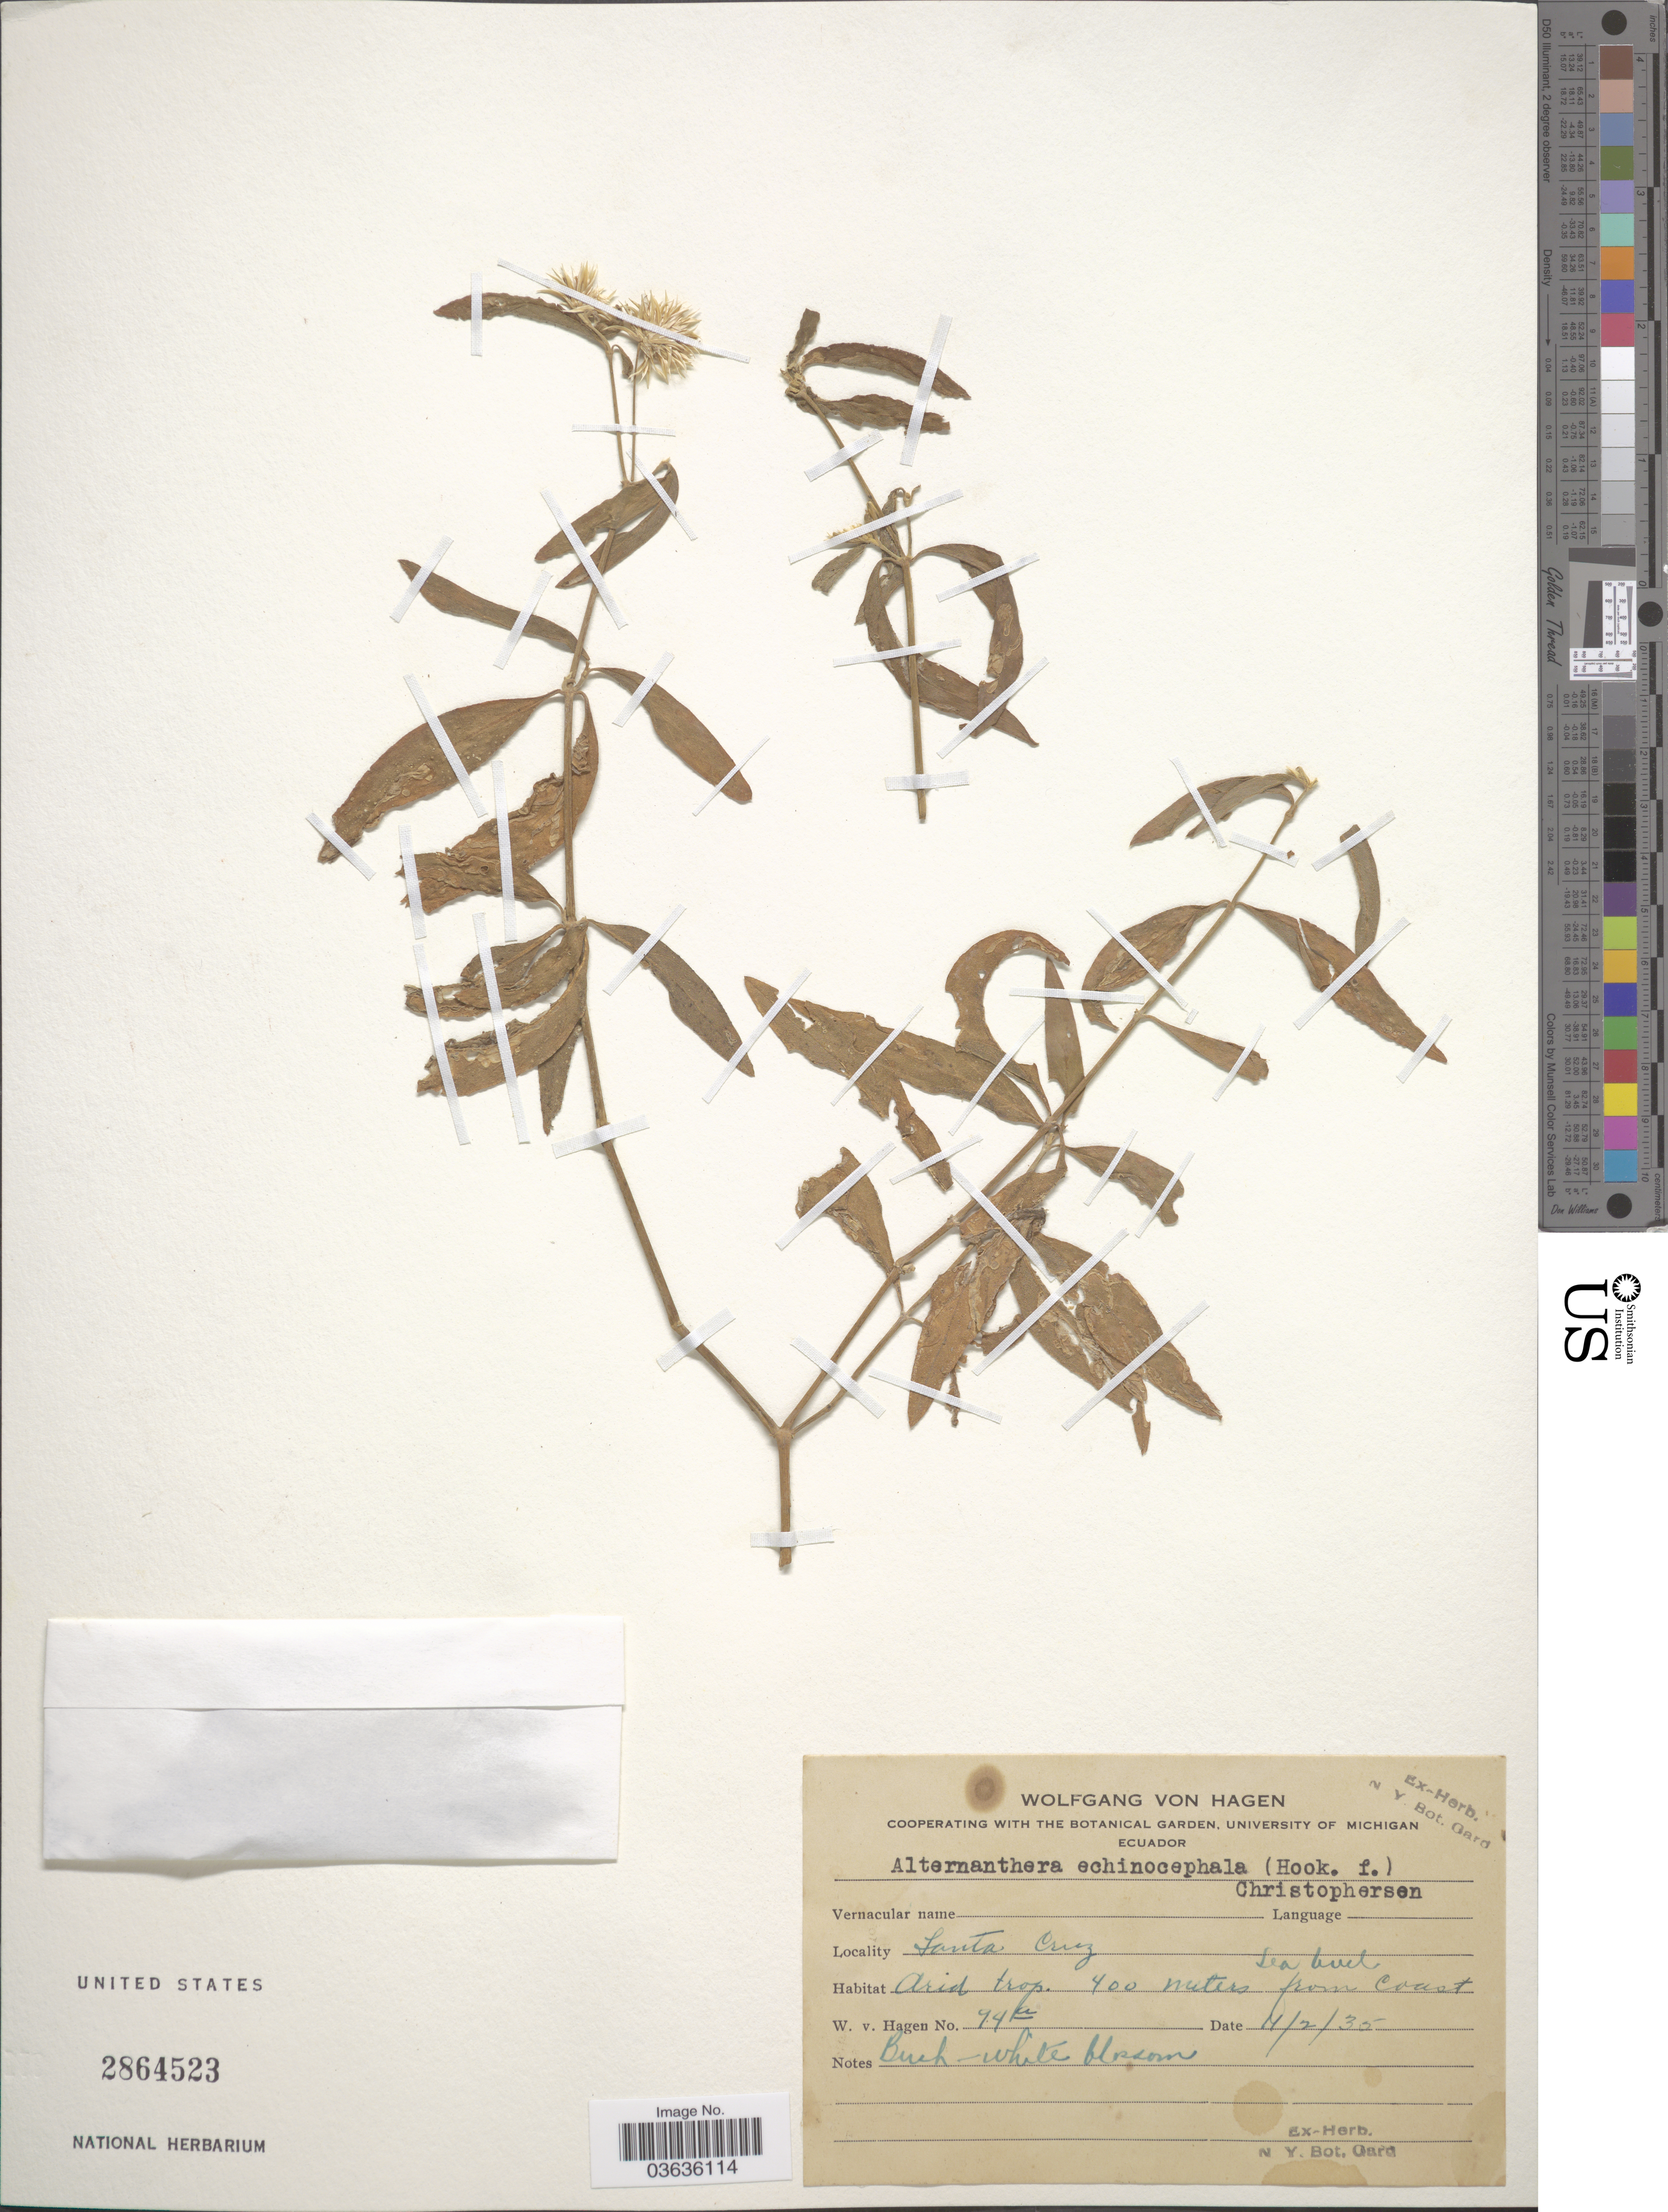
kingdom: Plantae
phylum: Tracheophyta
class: Magnoliopsida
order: Caryophyllales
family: Amaranthaceae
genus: Alternanthera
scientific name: Alternanthera echinocephala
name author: (Hook. f.) Christoph.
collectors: W. von Hagen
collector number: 94a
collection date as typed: Transcribed d/m/y: 11/2/35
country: Ecuador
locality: Santa Cruz. 400 meters from coast.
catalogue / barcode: US 2864523